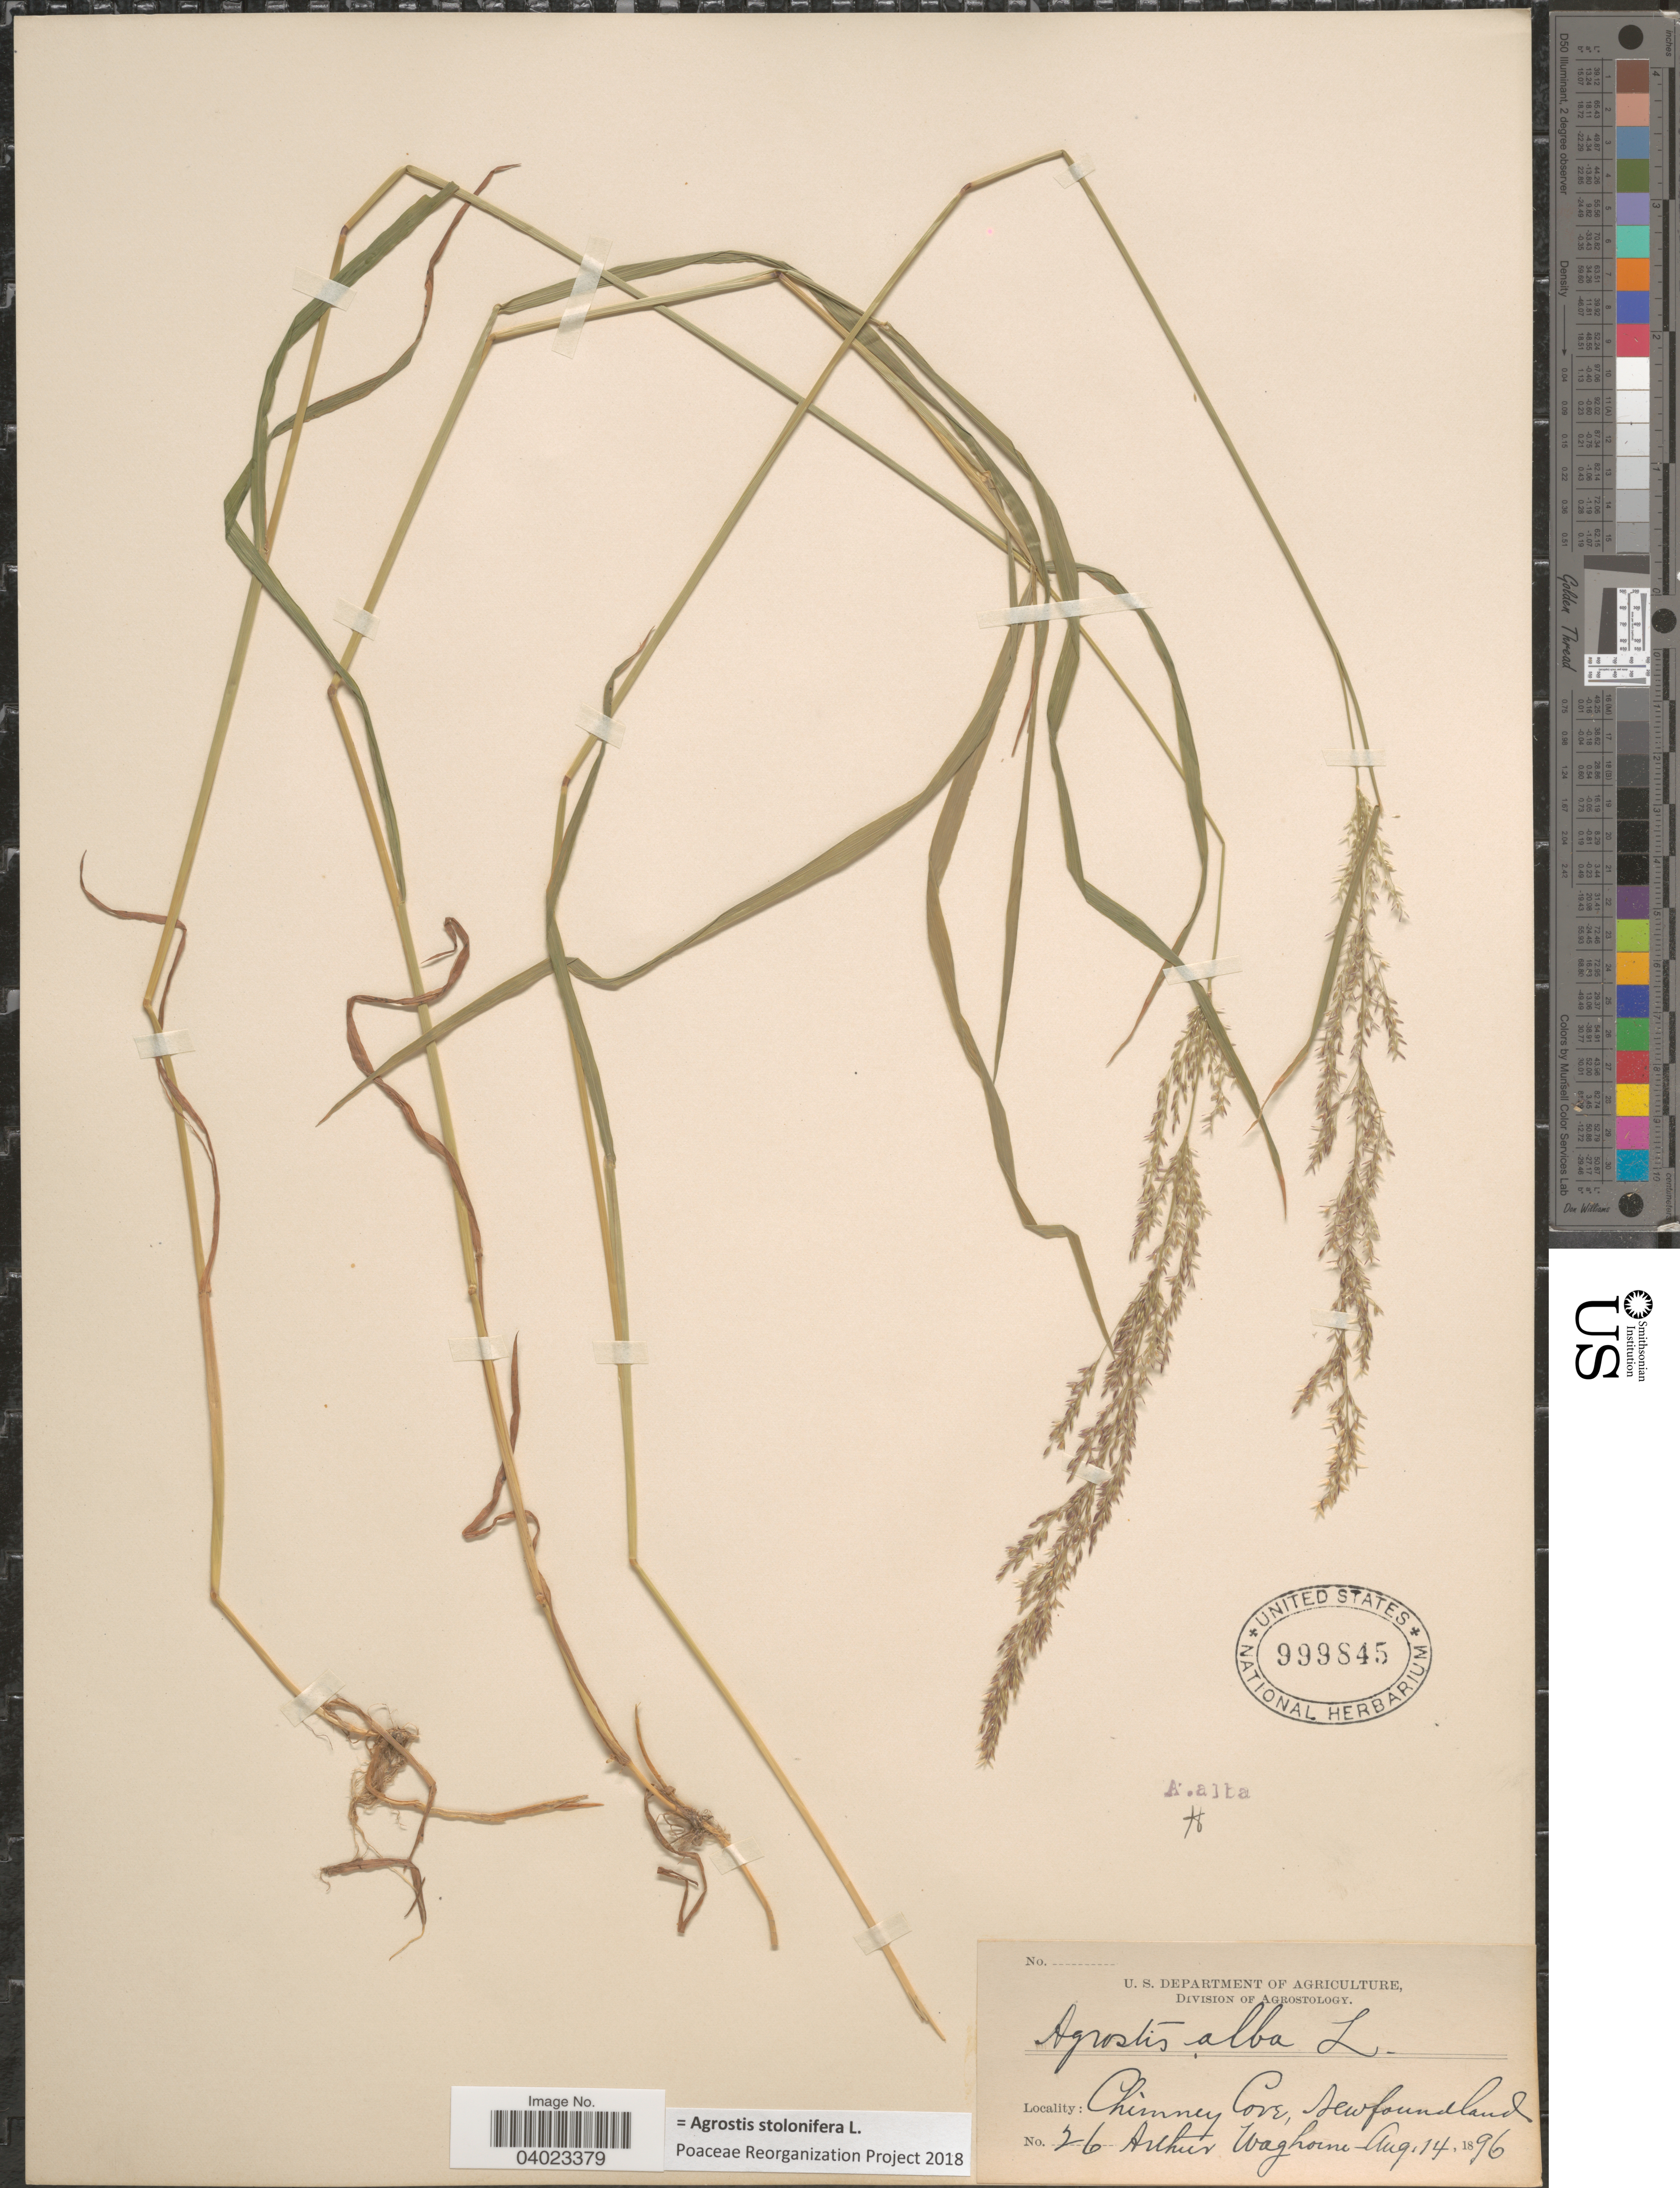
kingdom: Plantae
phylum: Tracheophyta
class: Liliopsida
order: Poales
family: Poaceae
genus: Agrostis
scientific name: Agrostis stolonifera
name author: L.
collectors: A. Waghorne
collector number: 26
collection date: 1896-08-14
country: Canada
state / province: Newfoundland and Labrador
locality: Chimney Cove.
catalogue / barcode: US 999845